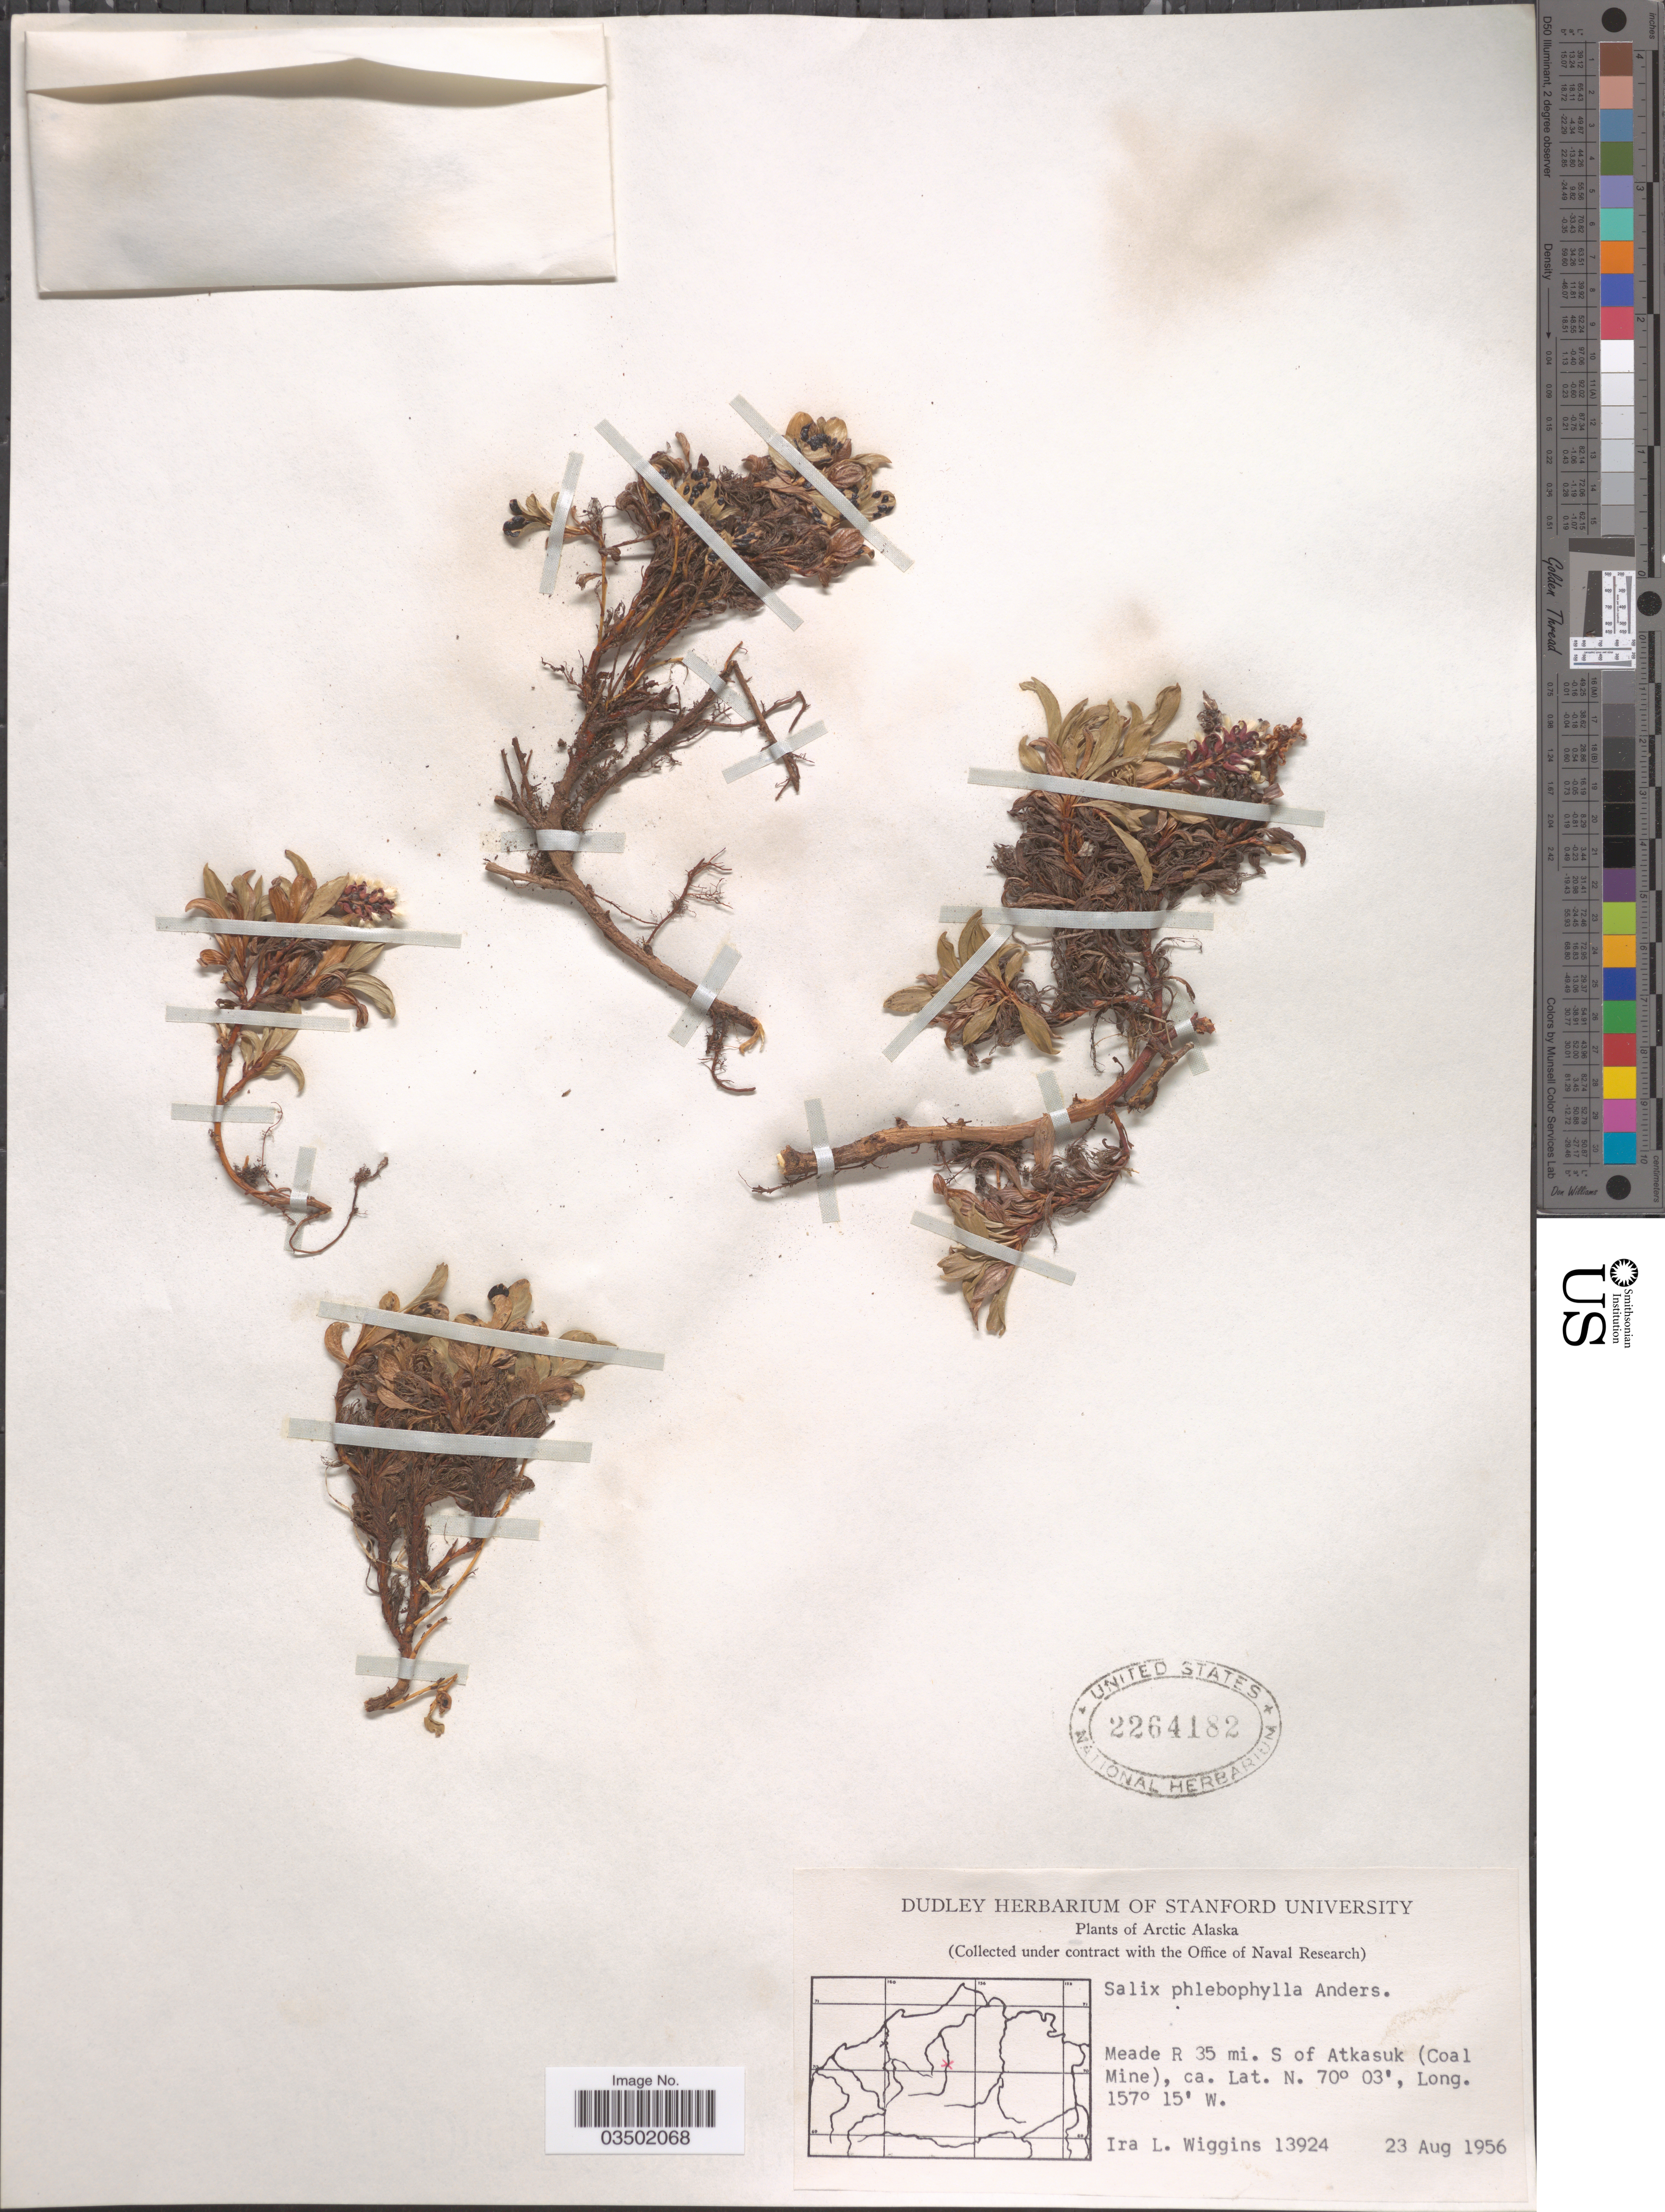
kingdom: Plantae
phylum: Tracheophyta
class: Magnoliopsida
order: Malpighiales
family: Salicaceae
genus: Salix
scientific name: Salix phlebophylla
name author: Andersson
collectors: I. L. Wiggins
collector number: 13924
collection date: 1956-08-23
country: United States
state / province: Alaska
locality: Arctic Alaska. Meade R 35 mi. S of Atkasuk (Coal Mine).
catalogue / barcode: US 2264182